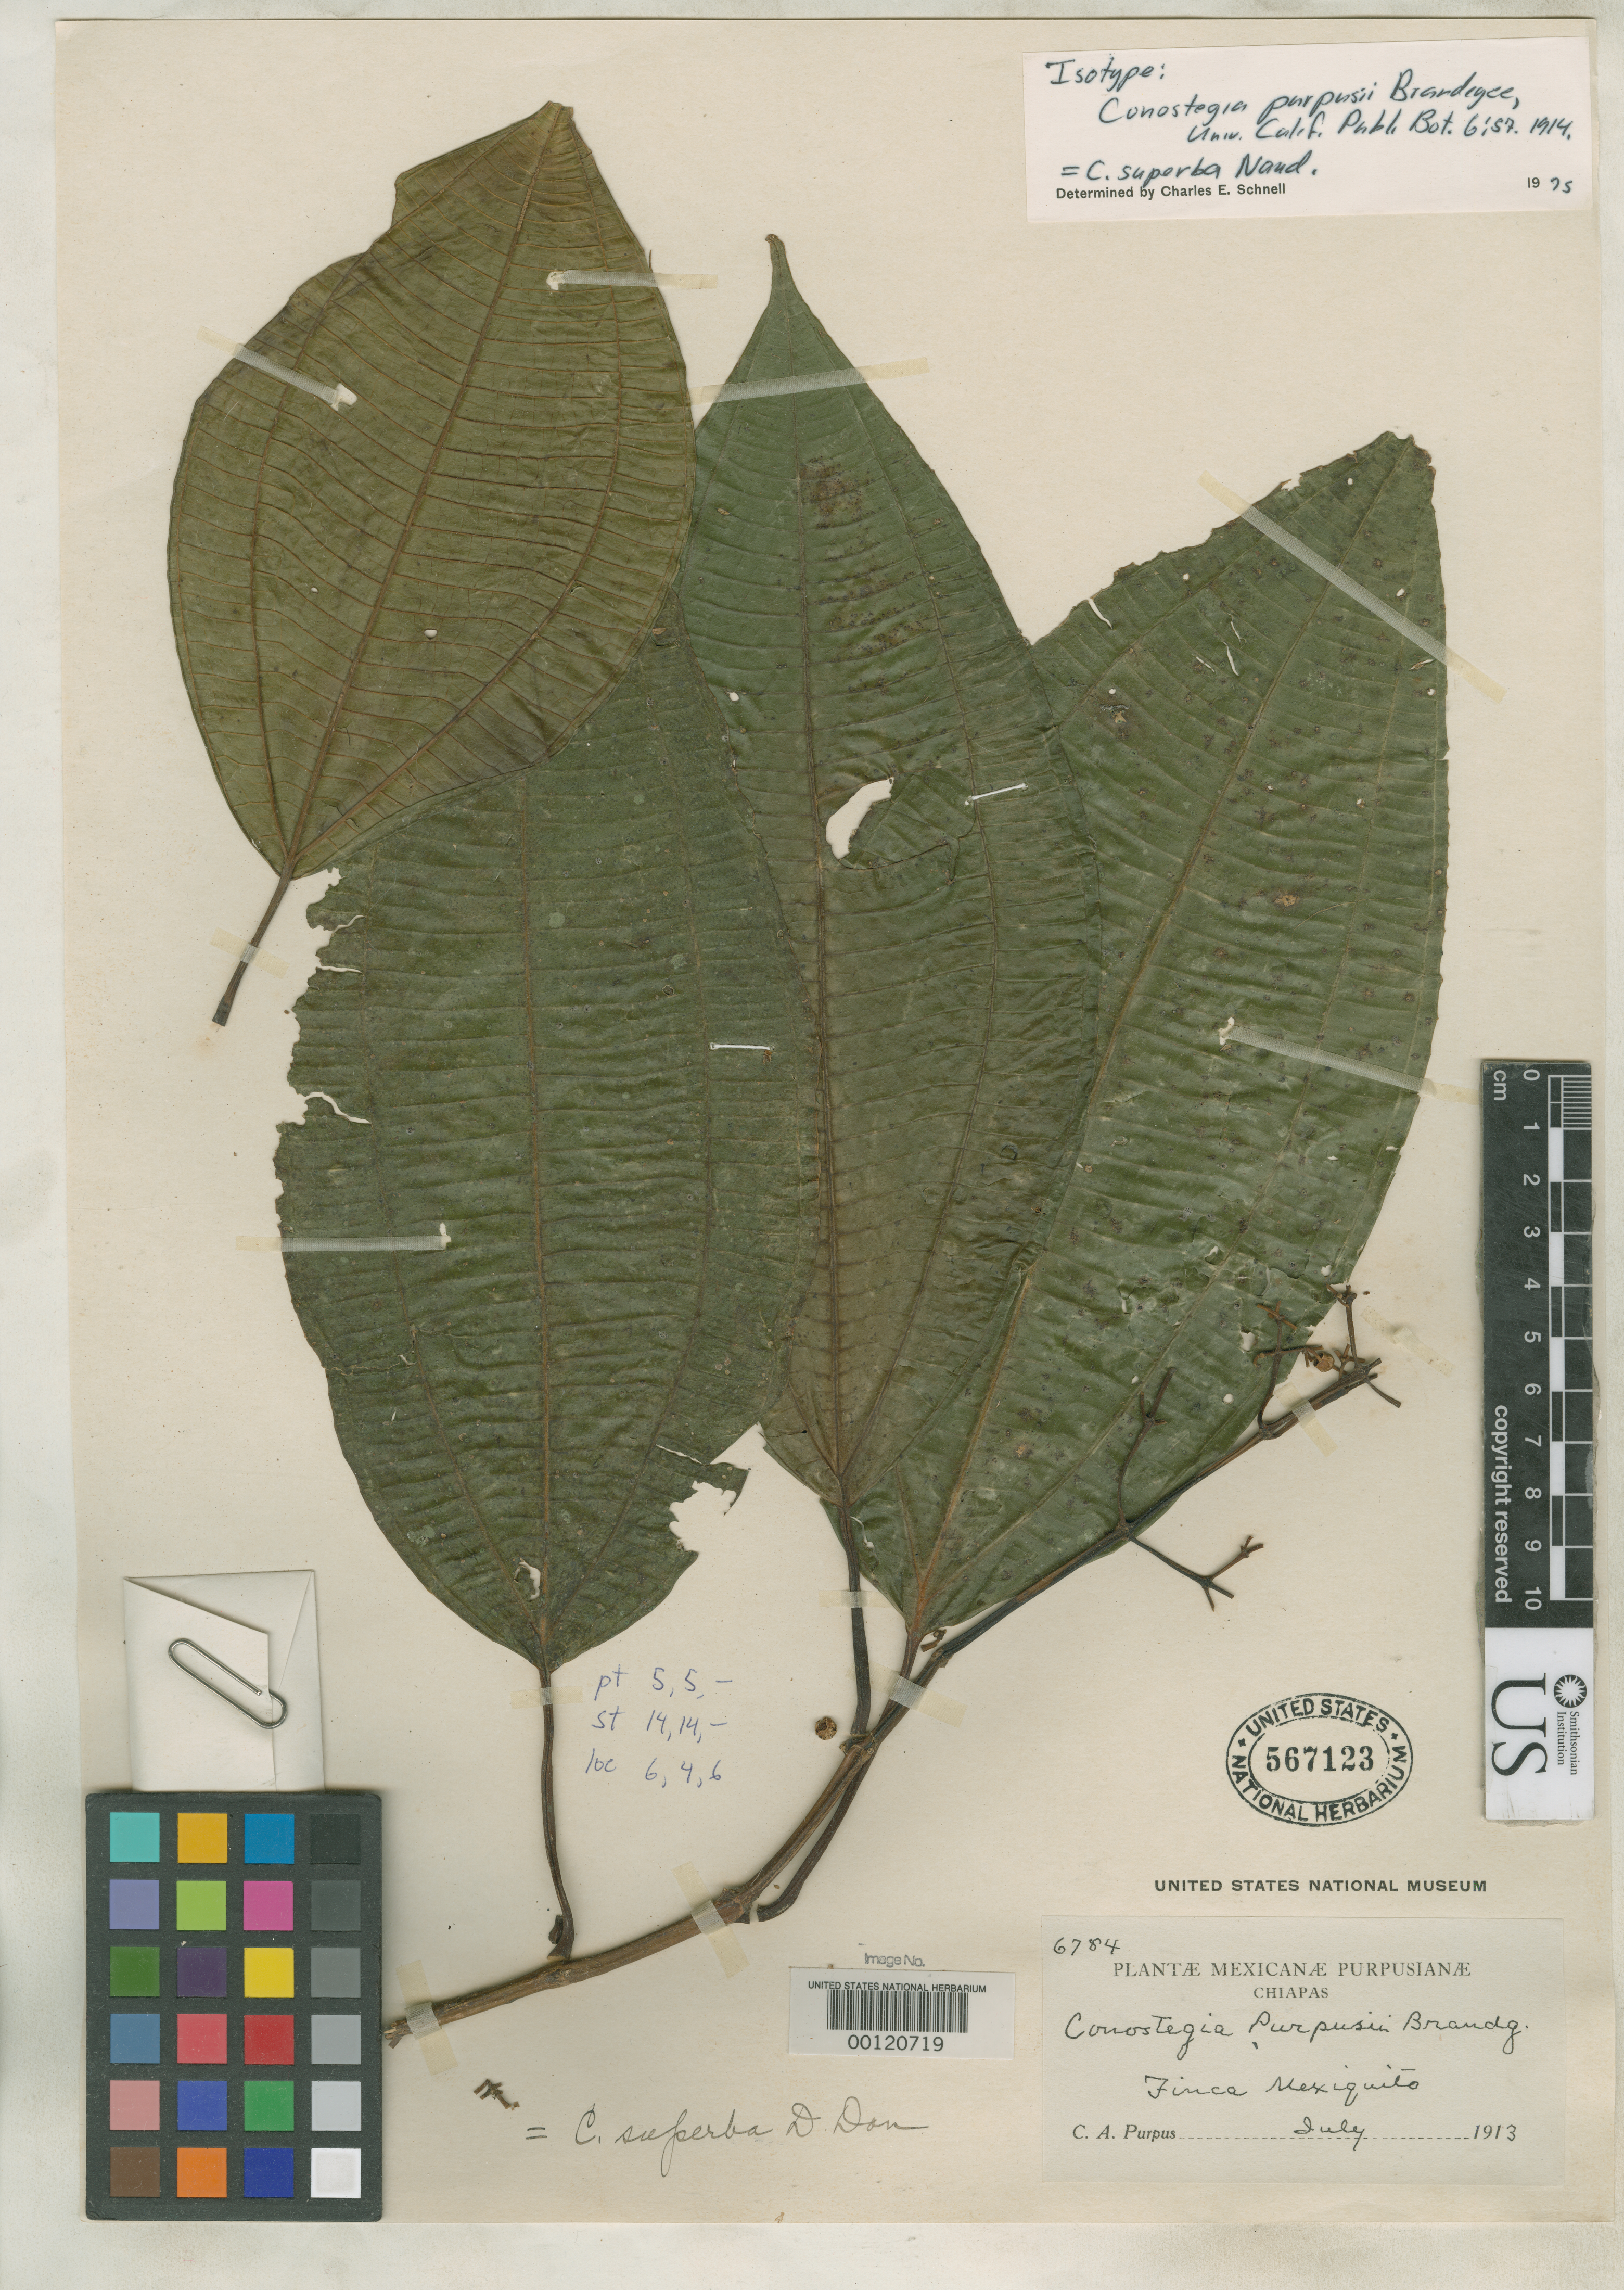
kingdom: Plantae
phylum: Tracheophyta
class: Magnoliopsida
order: Myrtales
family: Melastomataceae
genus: Conostegia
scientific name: Conostegia purpusii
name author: Brandegee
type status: Isotype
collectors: C. A. Purpus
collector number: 6784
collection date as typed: Jul 1913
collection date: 1913-07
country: Mexico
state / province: Chiapas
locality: Finca Mexiquito.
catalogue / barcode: US 567123